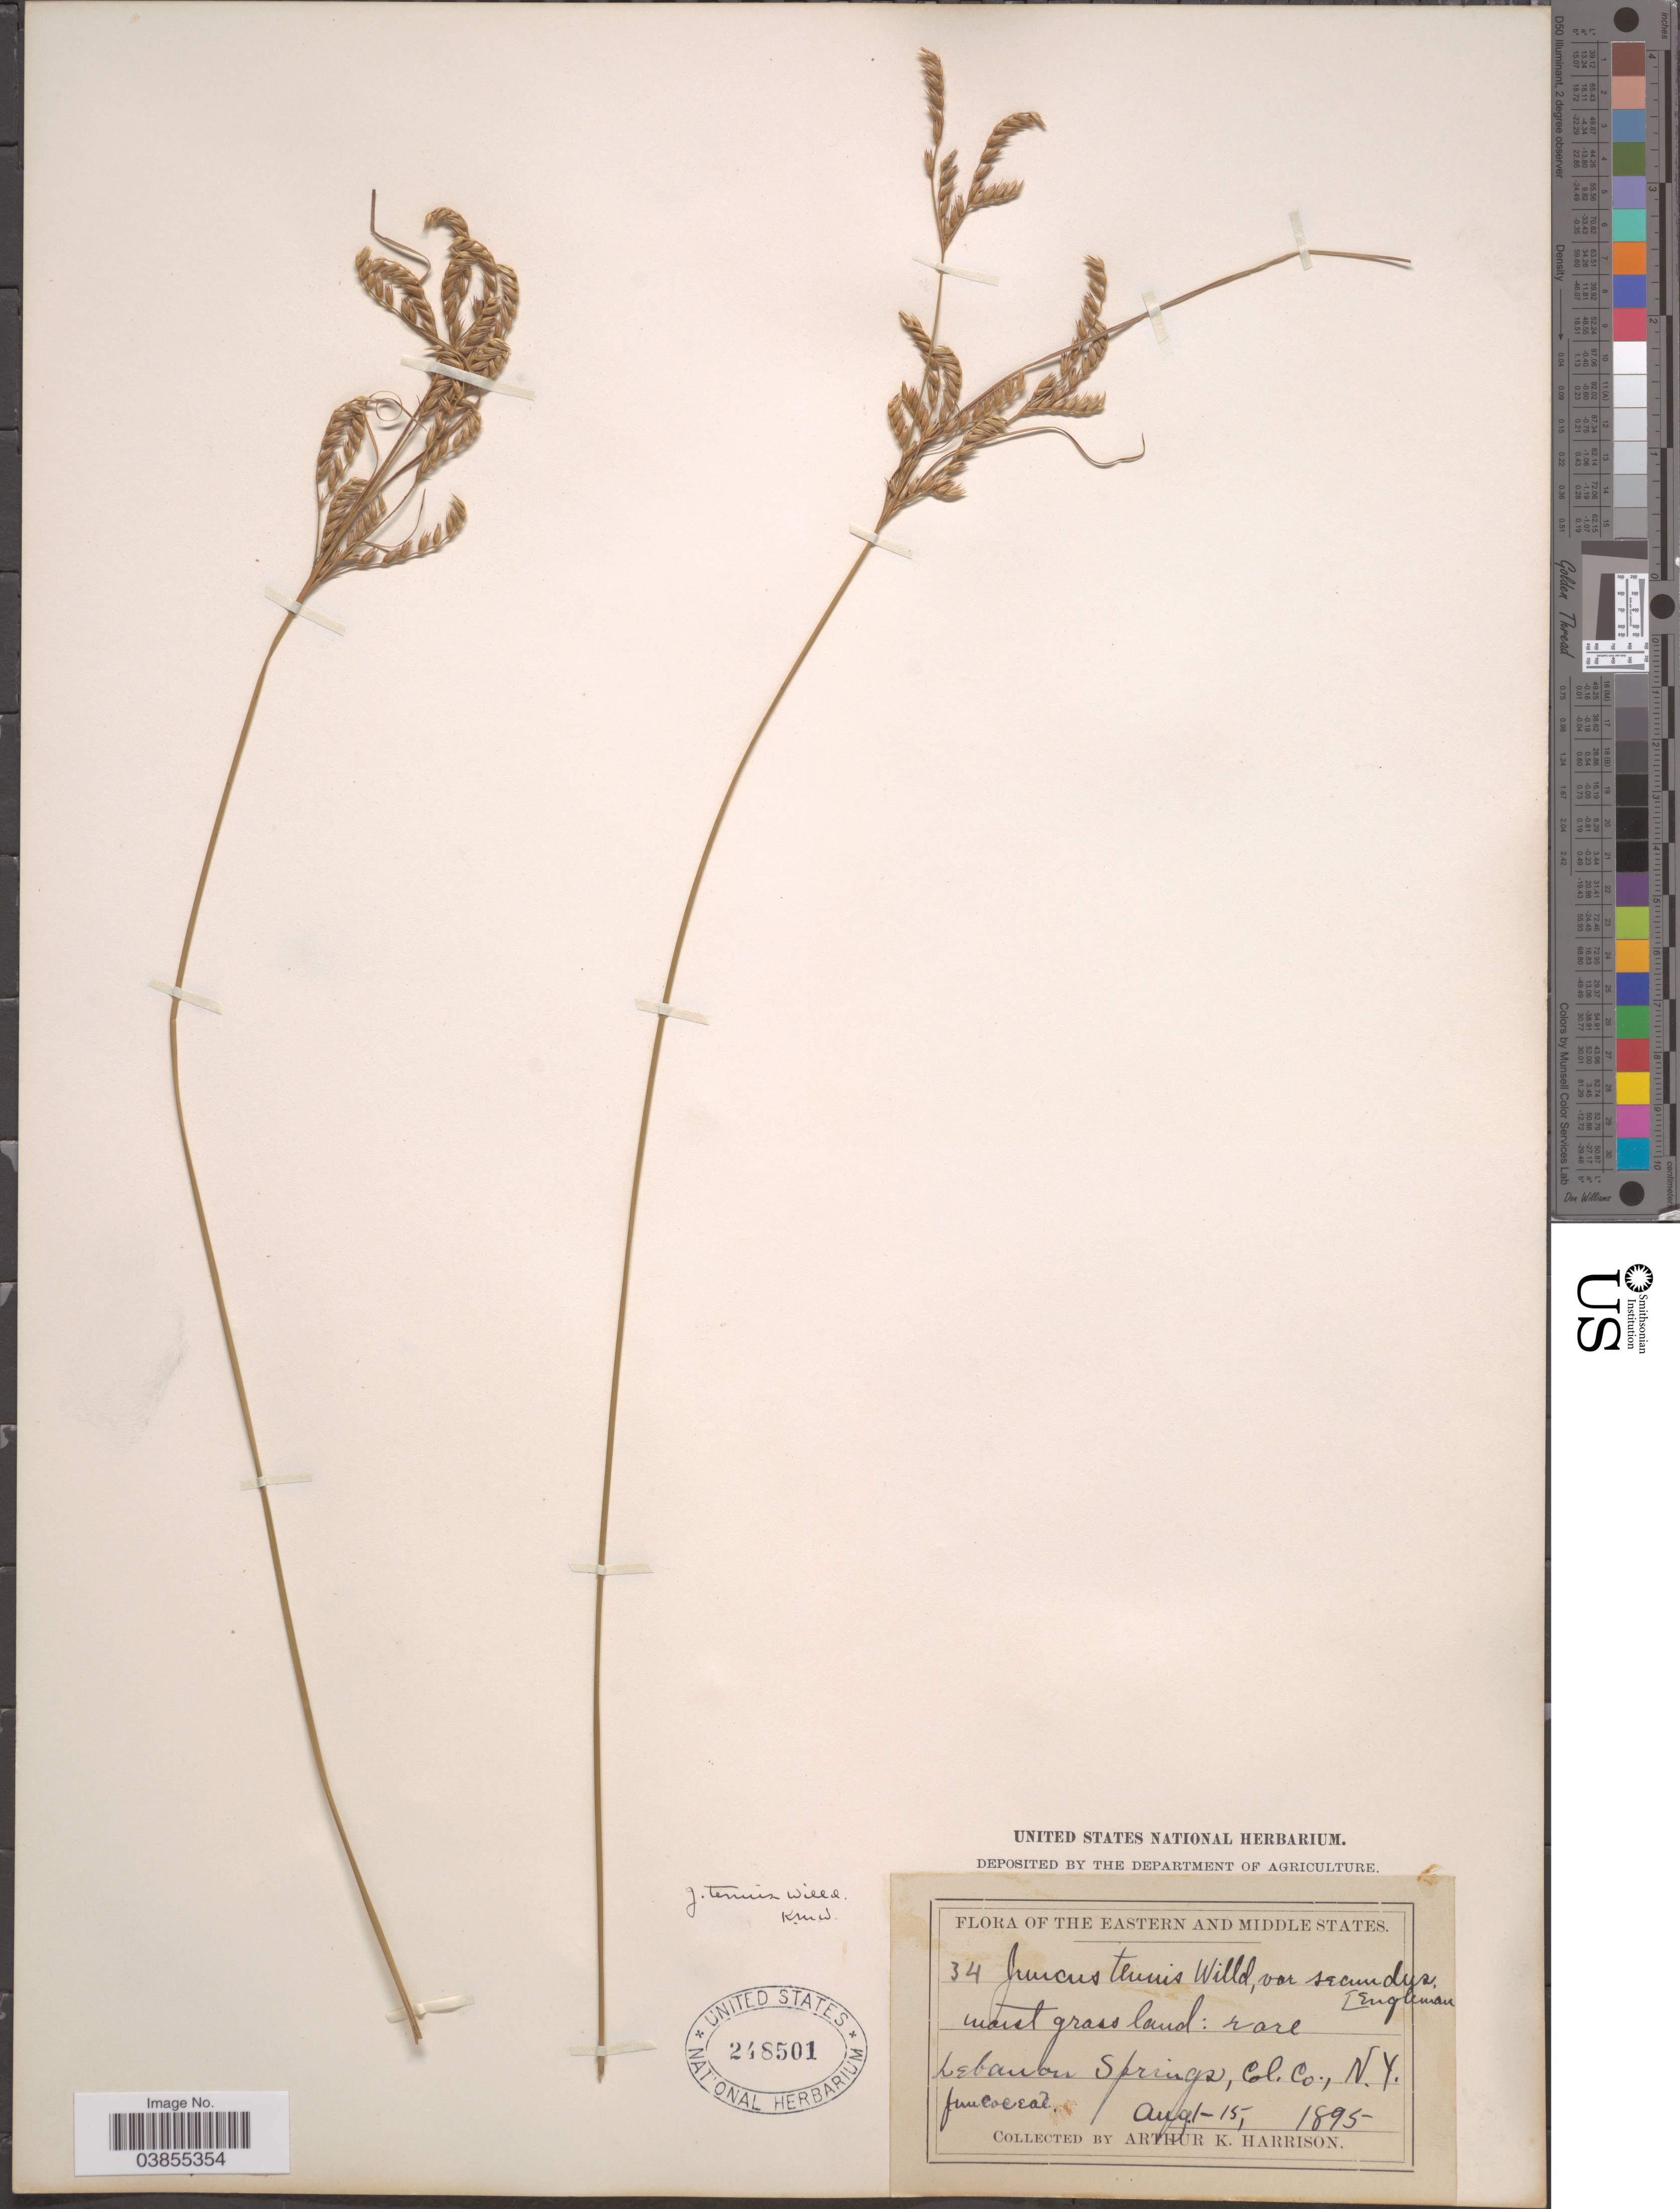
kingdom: Plantae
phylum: Tracheophyta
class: Liliopsida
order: Poales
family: Juncaceae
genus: Juncus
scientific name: Juncus monostichus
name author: Bartlett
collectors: A. K. Harrison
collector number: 34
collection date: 1895-08-01/1895-08-15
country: United States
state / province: New York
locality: The Eastern and Middle States. Lebanon Springs, Col. Co.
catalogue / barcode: US 248501